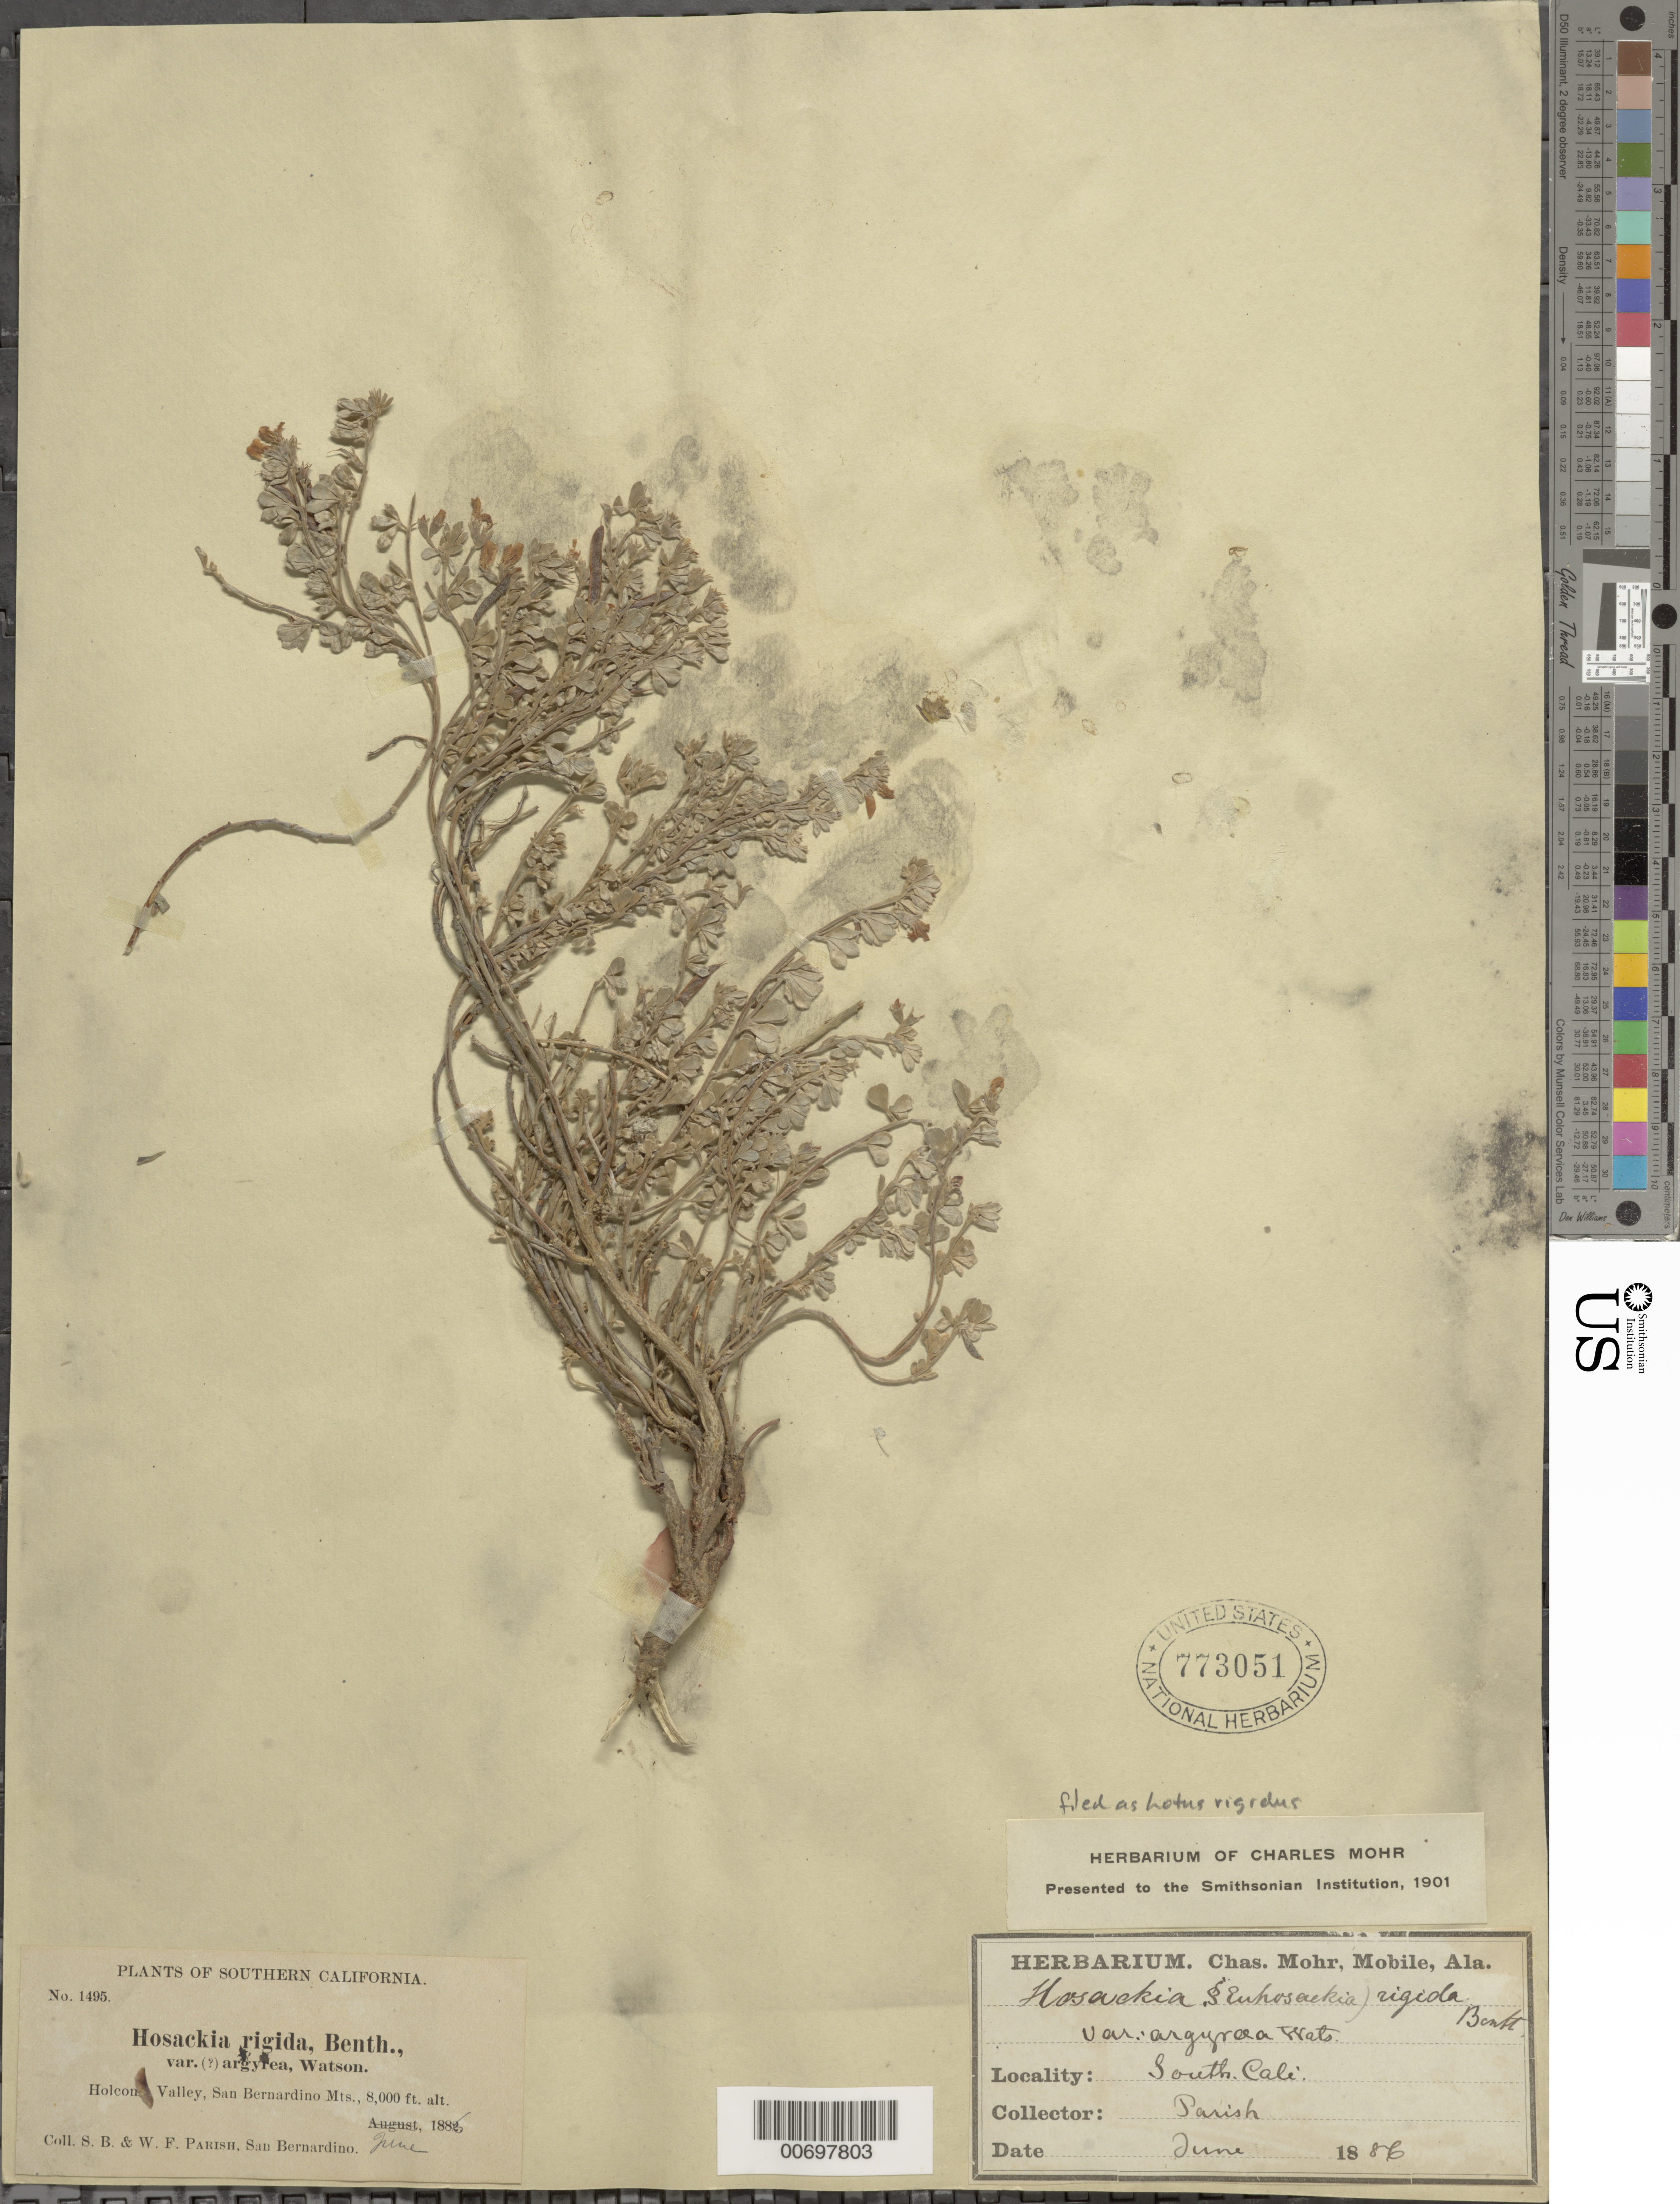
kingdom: Plantae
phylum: Tracheophyta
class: Magnoliopsida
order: Fabales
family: Fabaceae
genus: Lotus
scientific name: Lotus sp.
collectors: S. B. Parish & W. F. Parish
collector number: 1495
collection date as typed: Jun 1886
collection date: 1886-06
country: United States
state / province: California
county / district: San Bernardino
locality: Holcomb Valley, San Bernardino Mts.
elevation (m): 2438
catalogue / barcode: US 773051